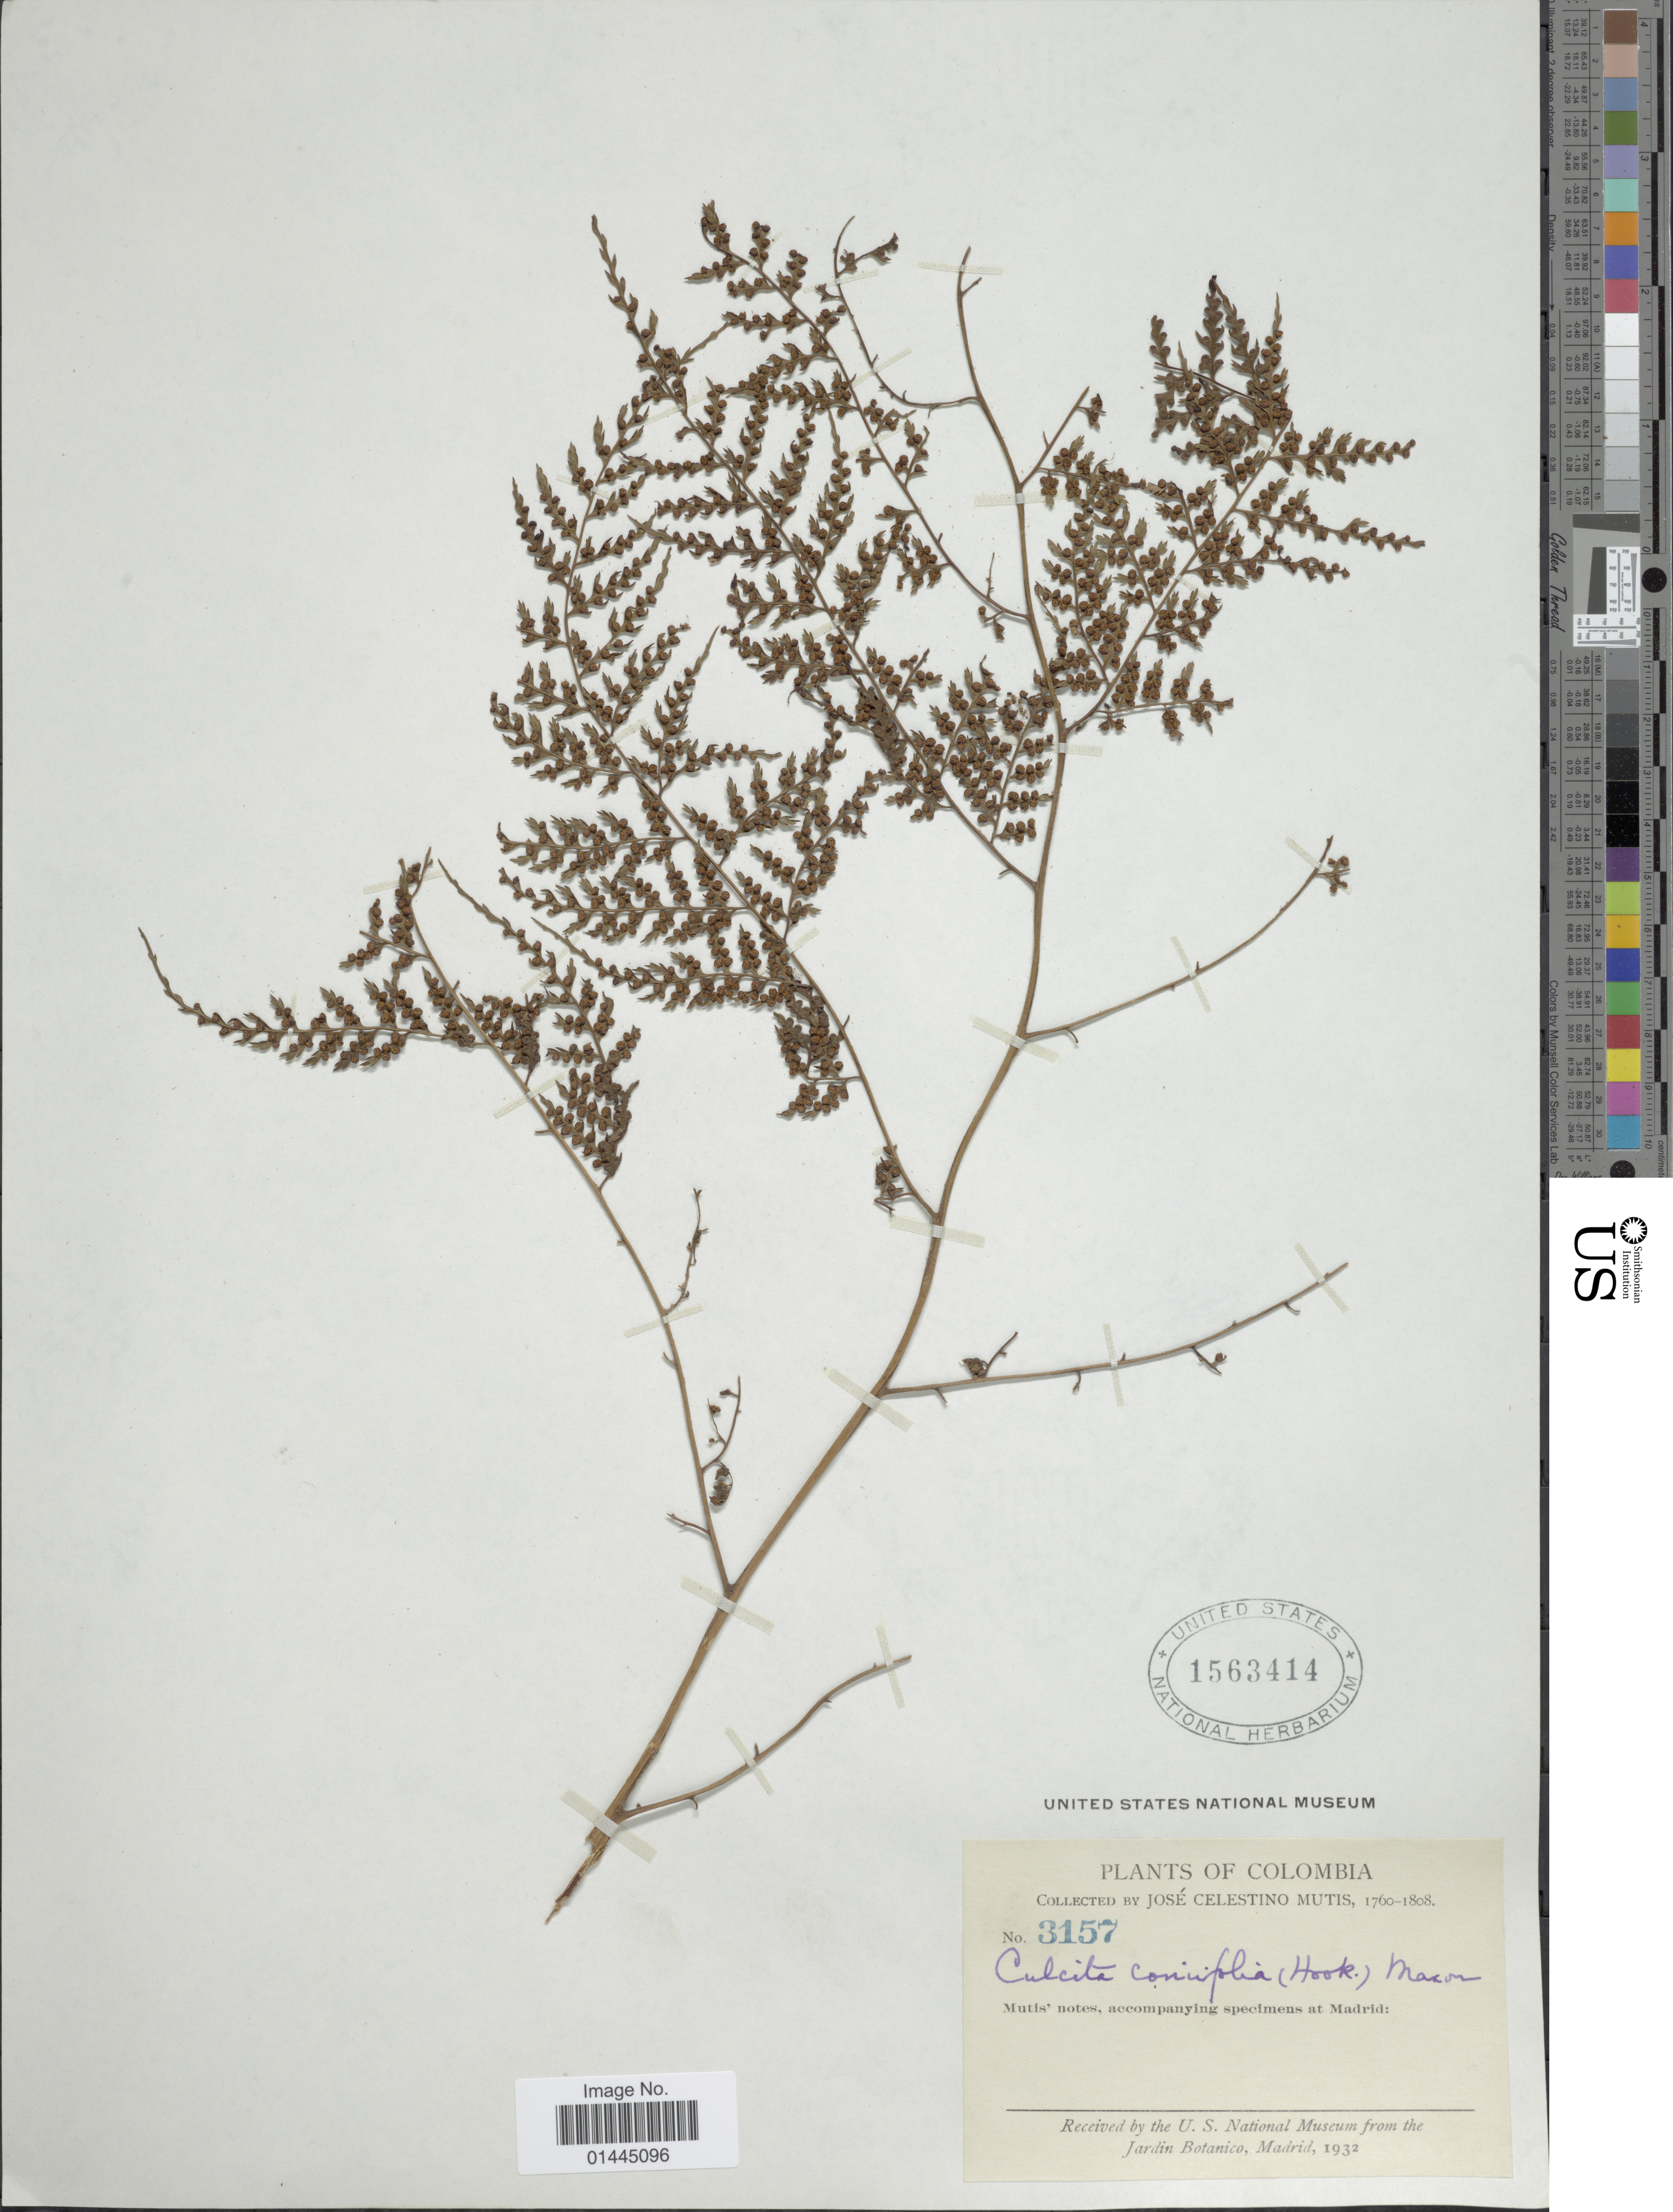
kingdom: Plantae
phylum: Tracheophyta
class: Polypodiopsida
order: Cyatheales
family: Culcitaceae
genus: Culcita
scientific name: Culcita coniifolia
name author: (Hook.) Maxon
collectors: J. C. B. Mutis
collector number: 3157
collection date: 1760/1808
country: Colombia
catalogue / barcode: US 1563414